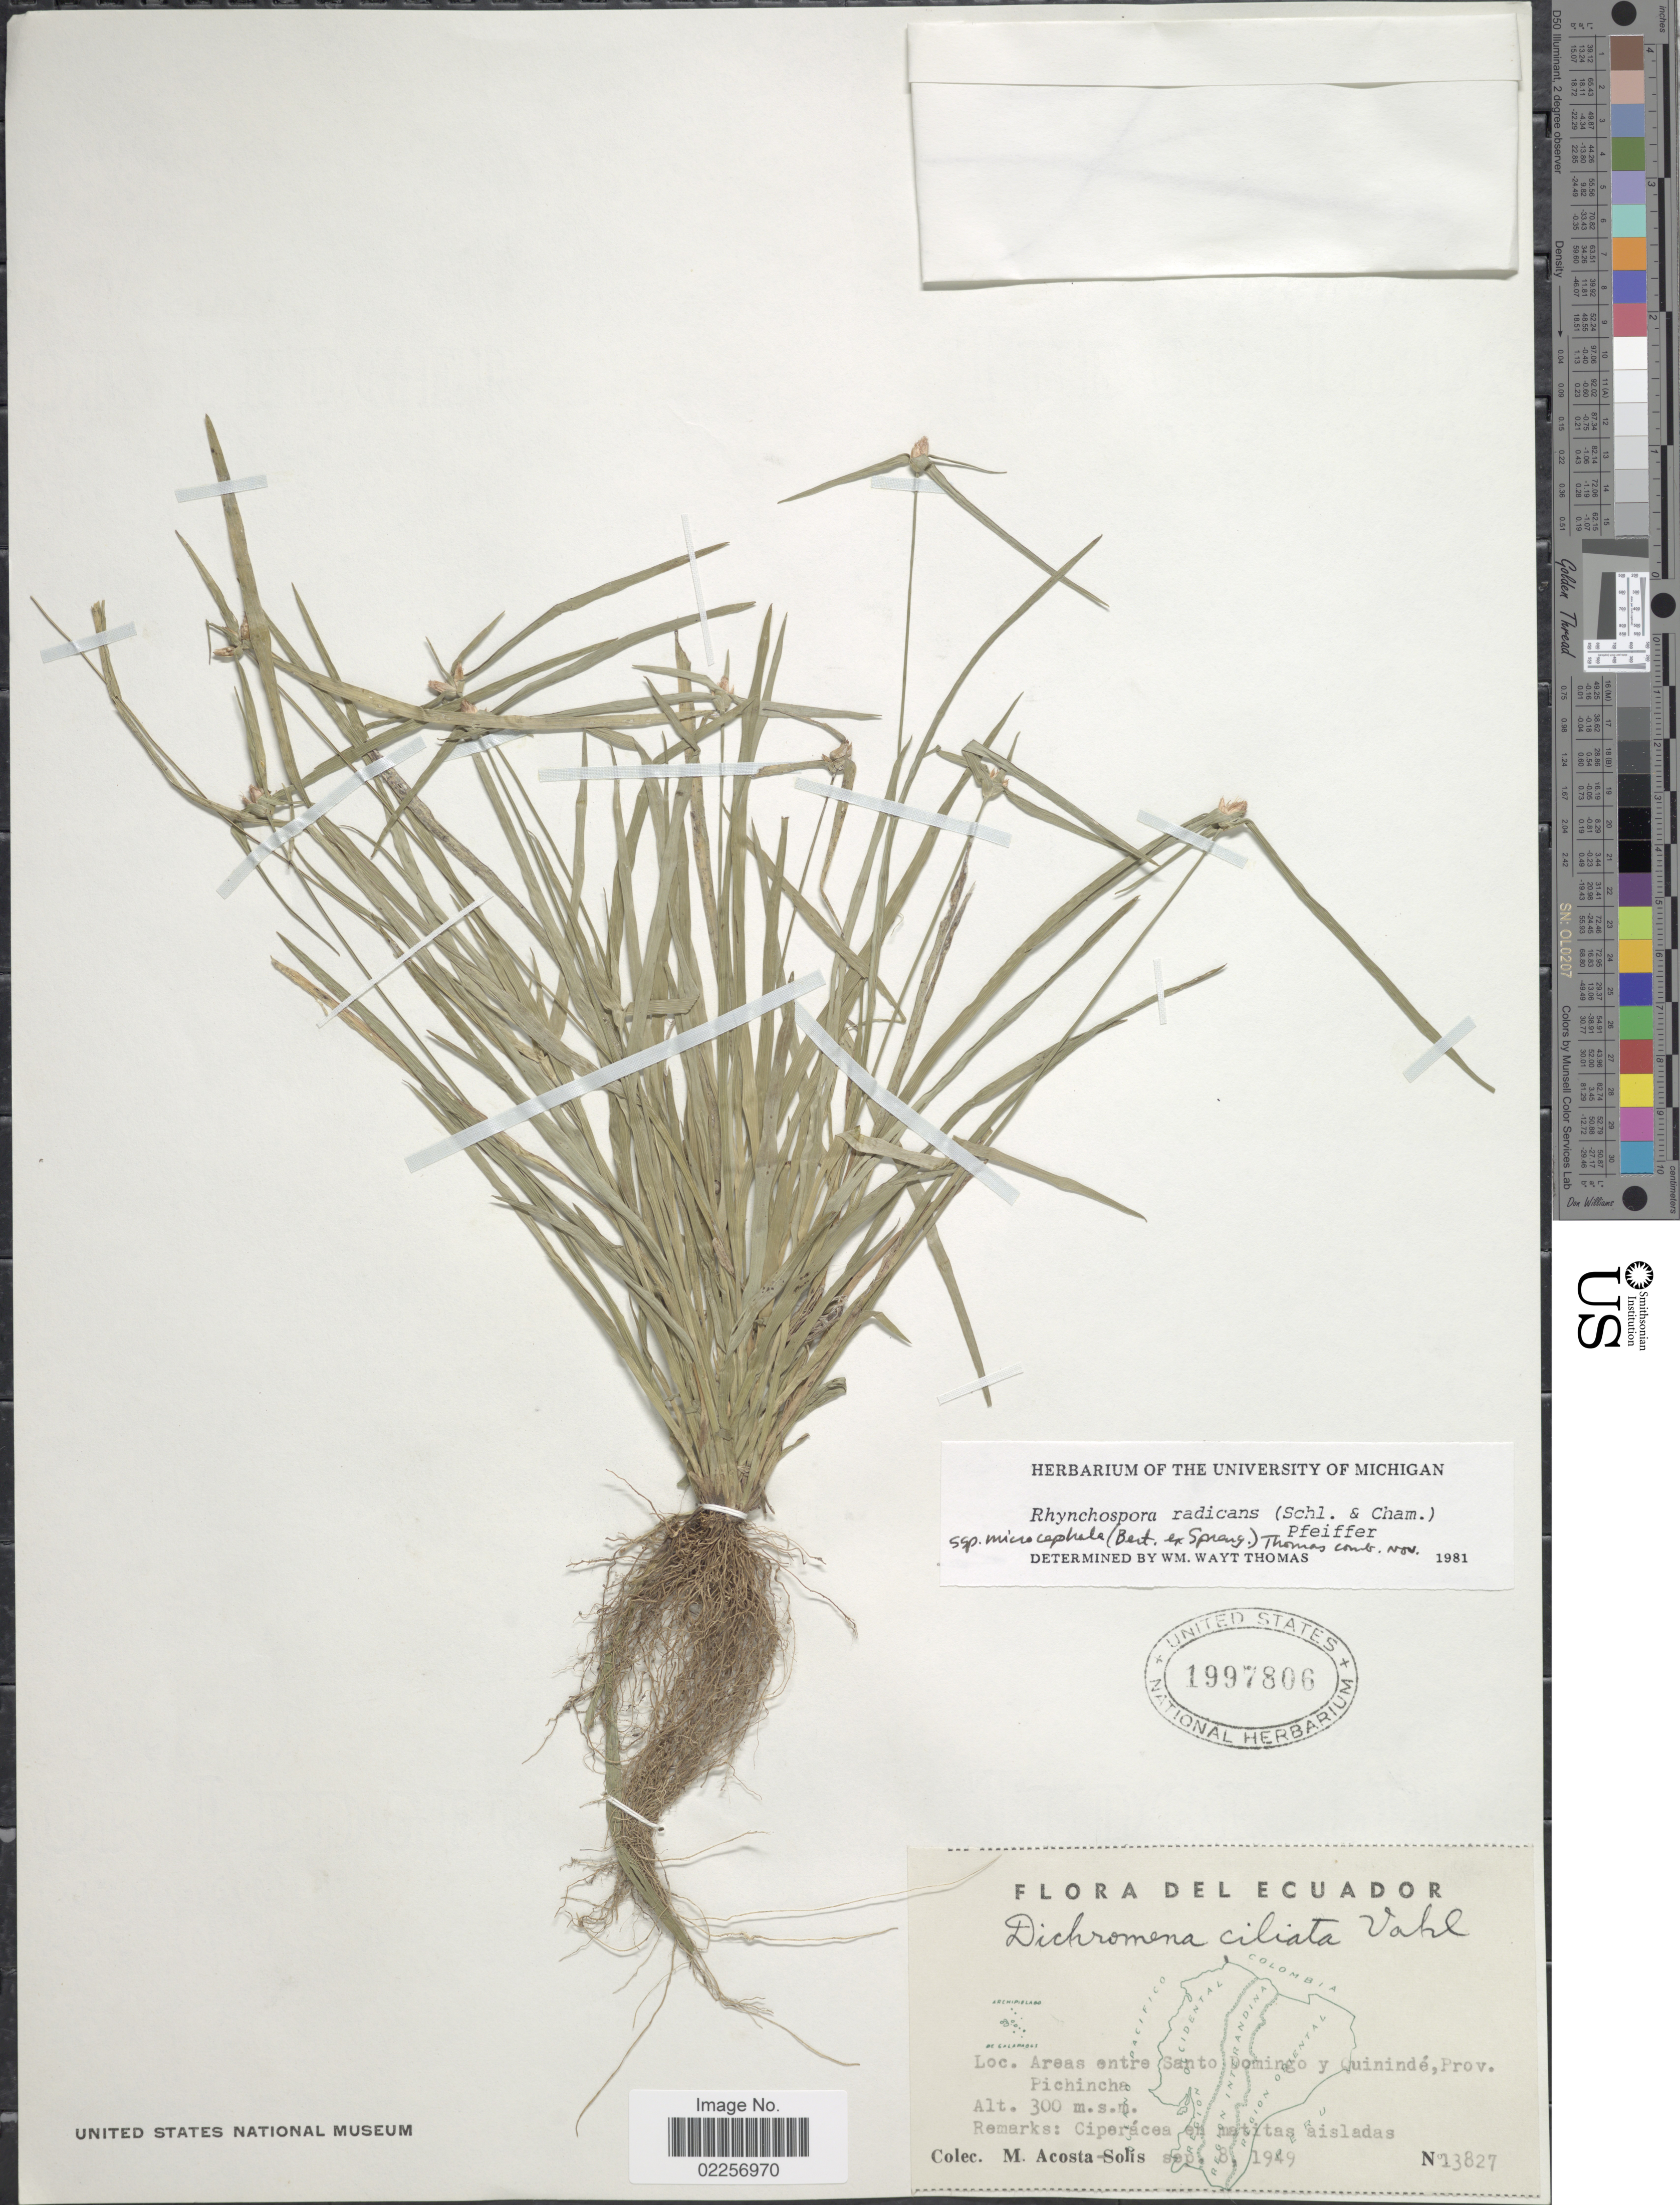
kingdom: Plantae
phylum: Tracheophyta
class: Liliopsida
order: Poales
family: Cyperaceae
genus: Rhynchospora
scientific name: Rhynchospora radicans subsp. microcephala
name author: (Bertero ex Spreng.) W.W. Thomas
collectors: M. Acosta Solis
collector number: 13827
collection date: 1949-09-08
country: Ecuador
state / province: Pichincha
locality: Areas entre Santo Domingo y Quininde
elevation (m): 300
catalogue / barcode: US 1997806